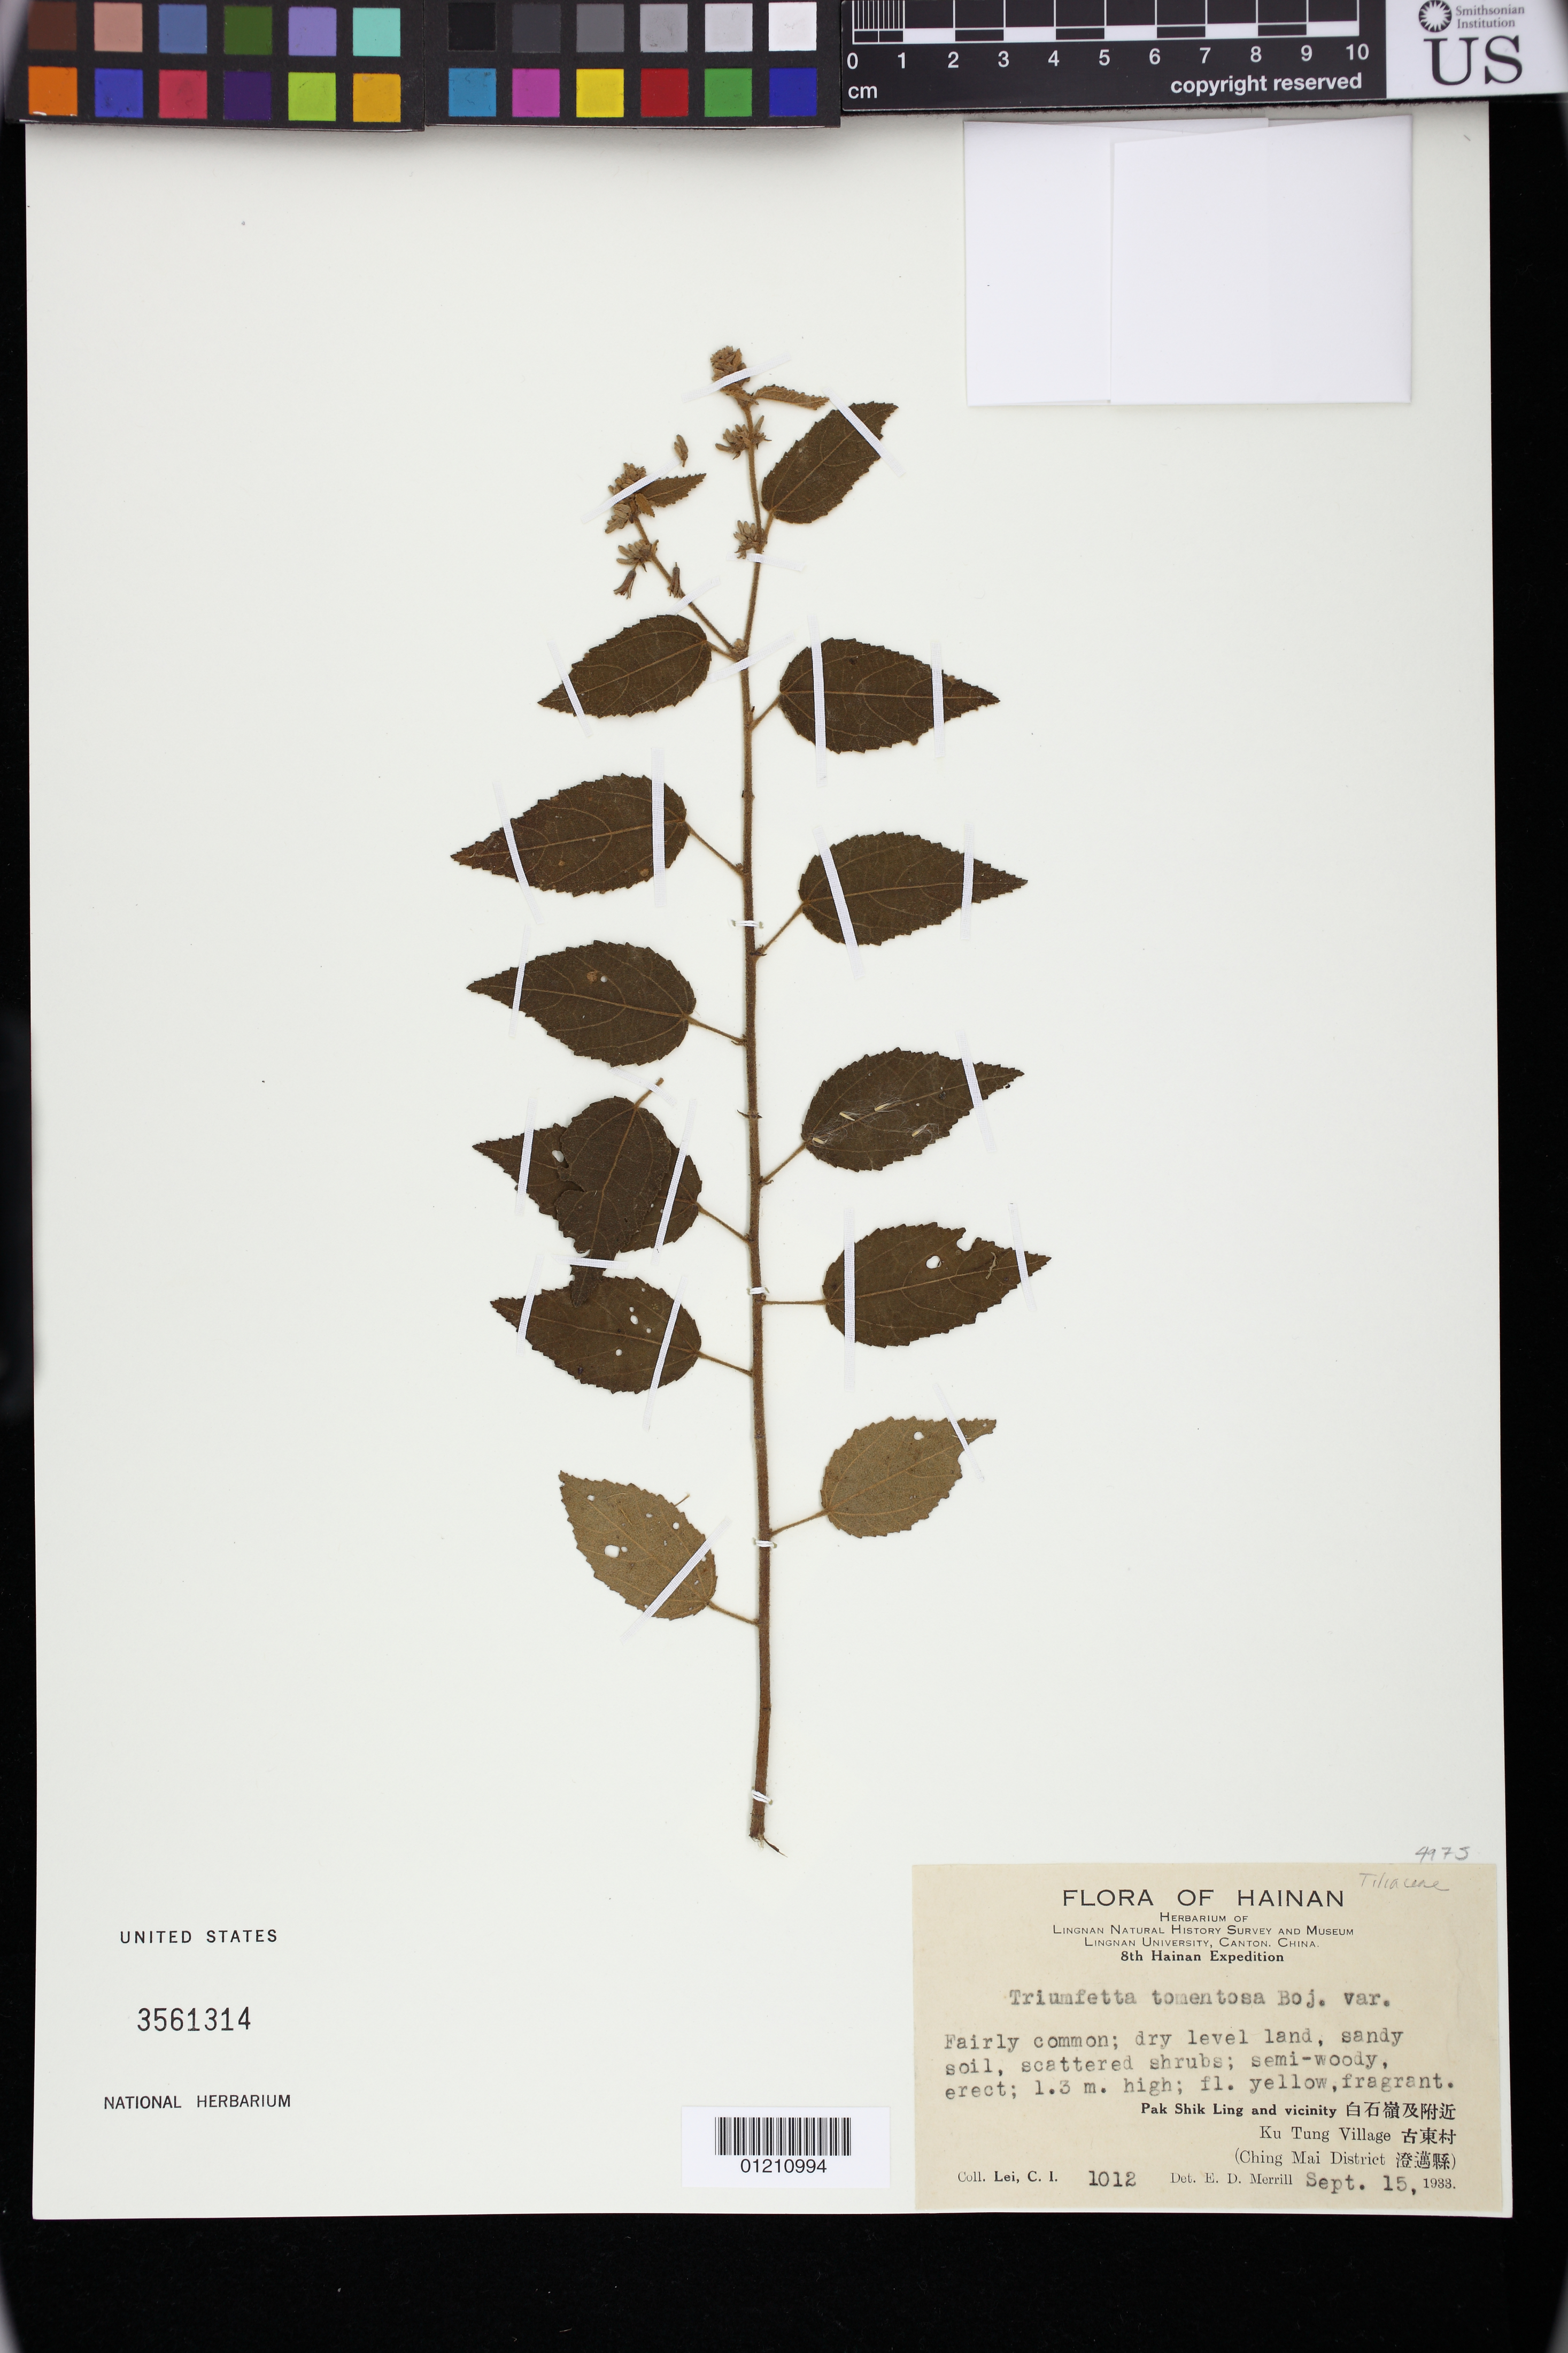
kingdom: Plantae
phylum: Tracheophyta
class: Magnoliopsida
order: Malvales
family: Malvaceae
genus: Triumfetta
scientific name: Triumfetta rotundifolia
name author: Lam.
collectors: C. I. Lei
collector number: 1012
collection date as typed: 15 Sep 1933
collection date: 1933-09-15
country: China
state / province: Hainan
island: Hainan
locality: Hainan: Pak Shik Ling and vicinity. Ku Tung Village, Ching Mai District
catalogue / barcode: US 3561314